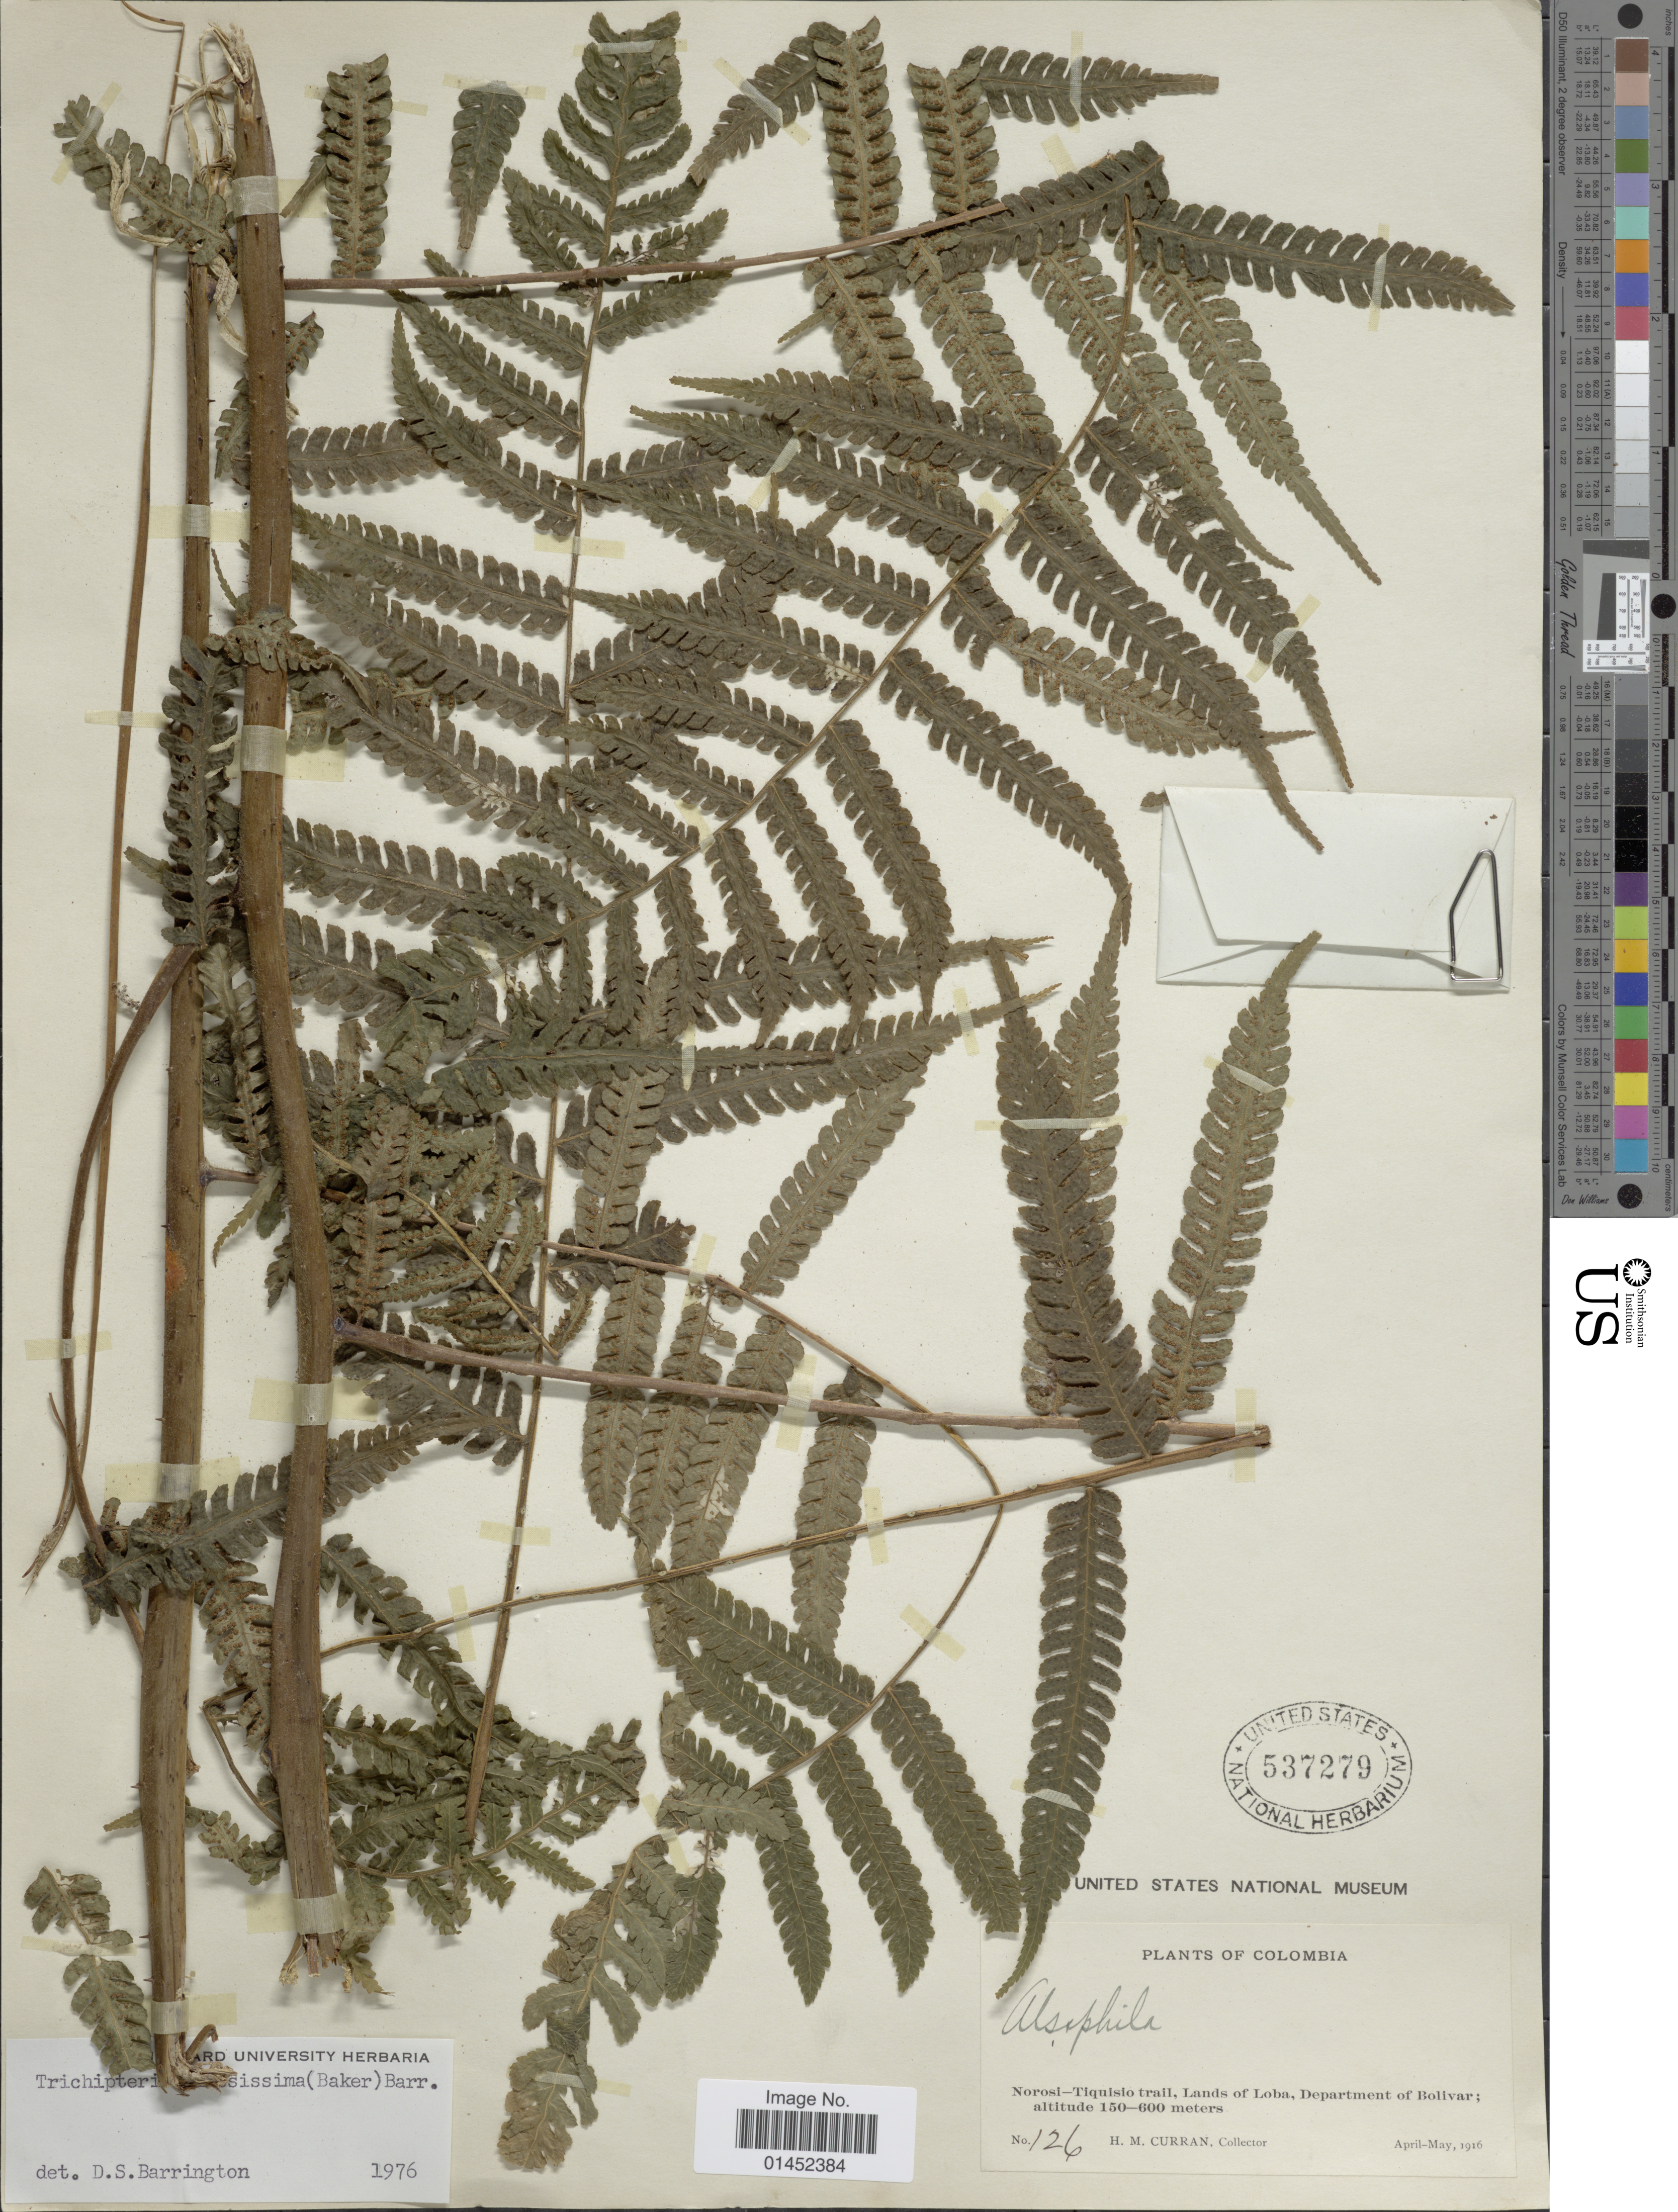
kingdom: Plantae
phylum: Tracheophyta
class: Polypodiopsida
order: Cyatheales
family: Cyatheaceae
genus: Cyathea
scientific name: Cyathea pilosissima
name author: (Baker) Domin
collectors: H. M. Curran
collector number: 126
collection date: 1916-04/1916-05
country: Colombia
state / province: Bolívar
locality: Norosi-Tiquiso trail, Lands of Loba, Department of Bolivar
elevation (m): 150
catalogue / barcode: US 537279